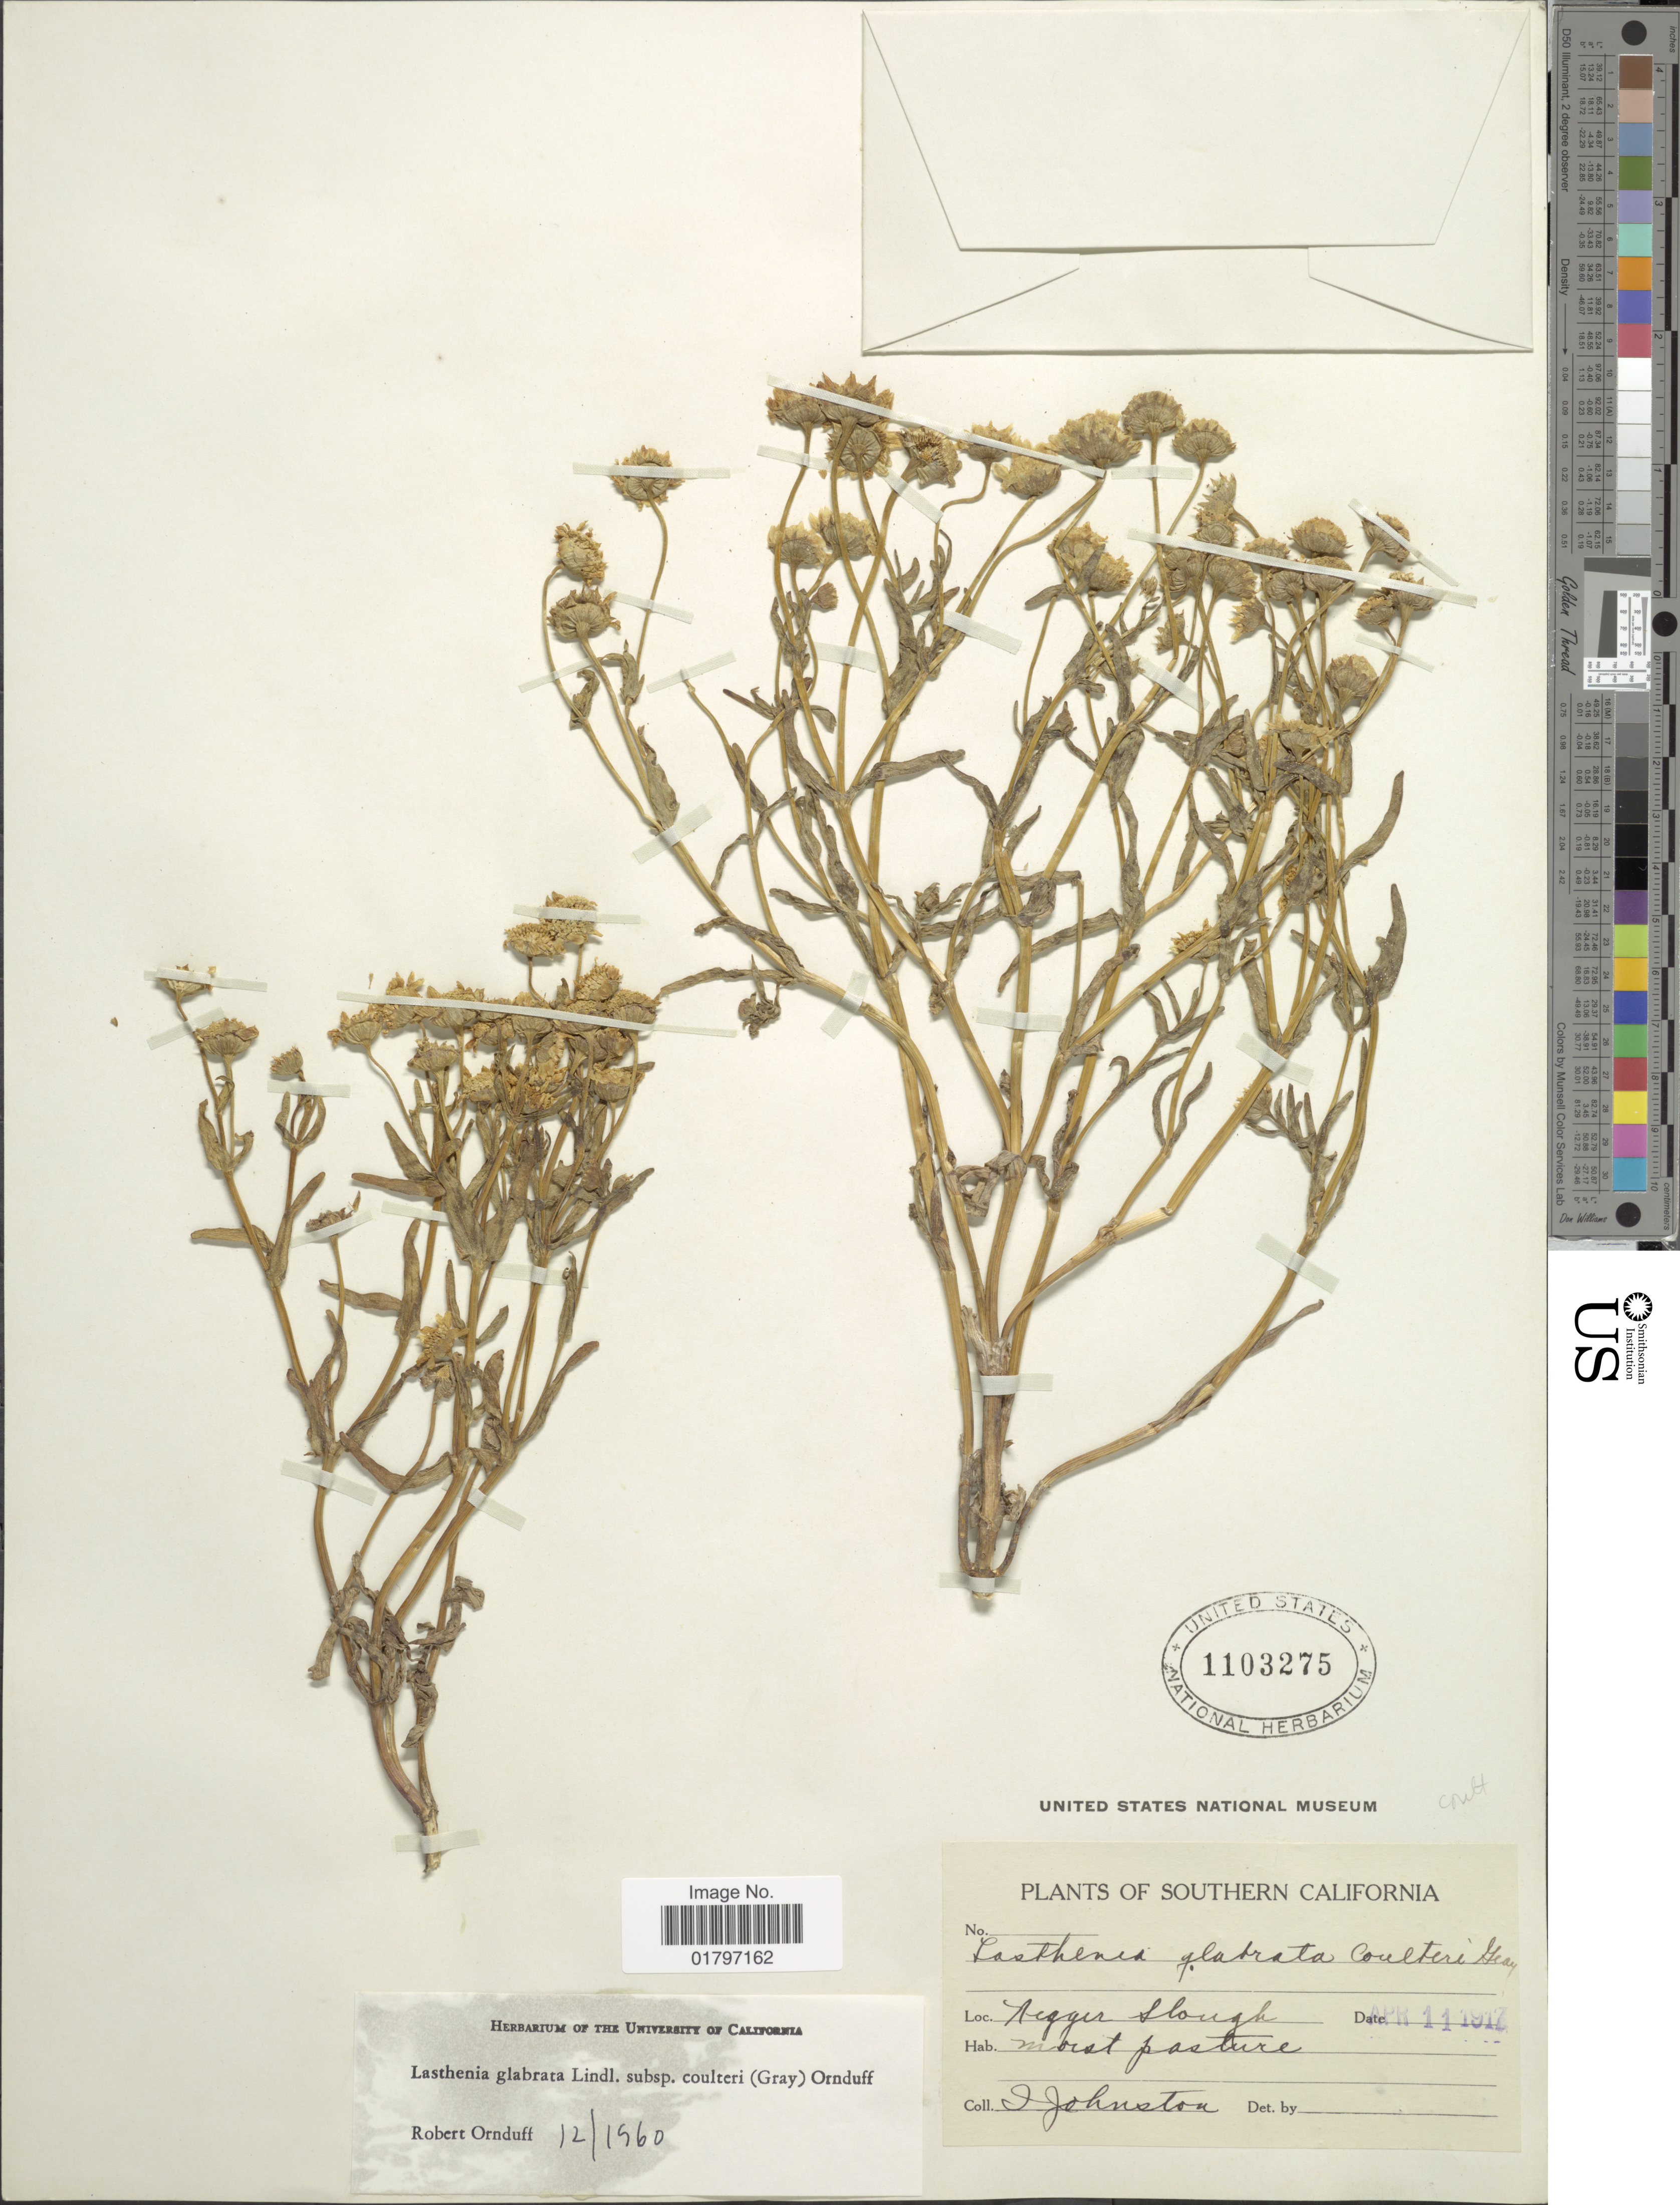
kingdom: Plantae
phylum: Tracheophyta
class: Magnoliopsida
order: Asterales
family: Asteraceae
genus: Lasthenia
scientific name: Lasthenia glabrata subsp. coulteri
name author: (A. Gray) Ornduff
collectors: I. Johnston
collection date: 1917-04-11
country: United States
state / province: California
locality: Southern California. Regger Slough.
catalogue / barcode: US 1103275